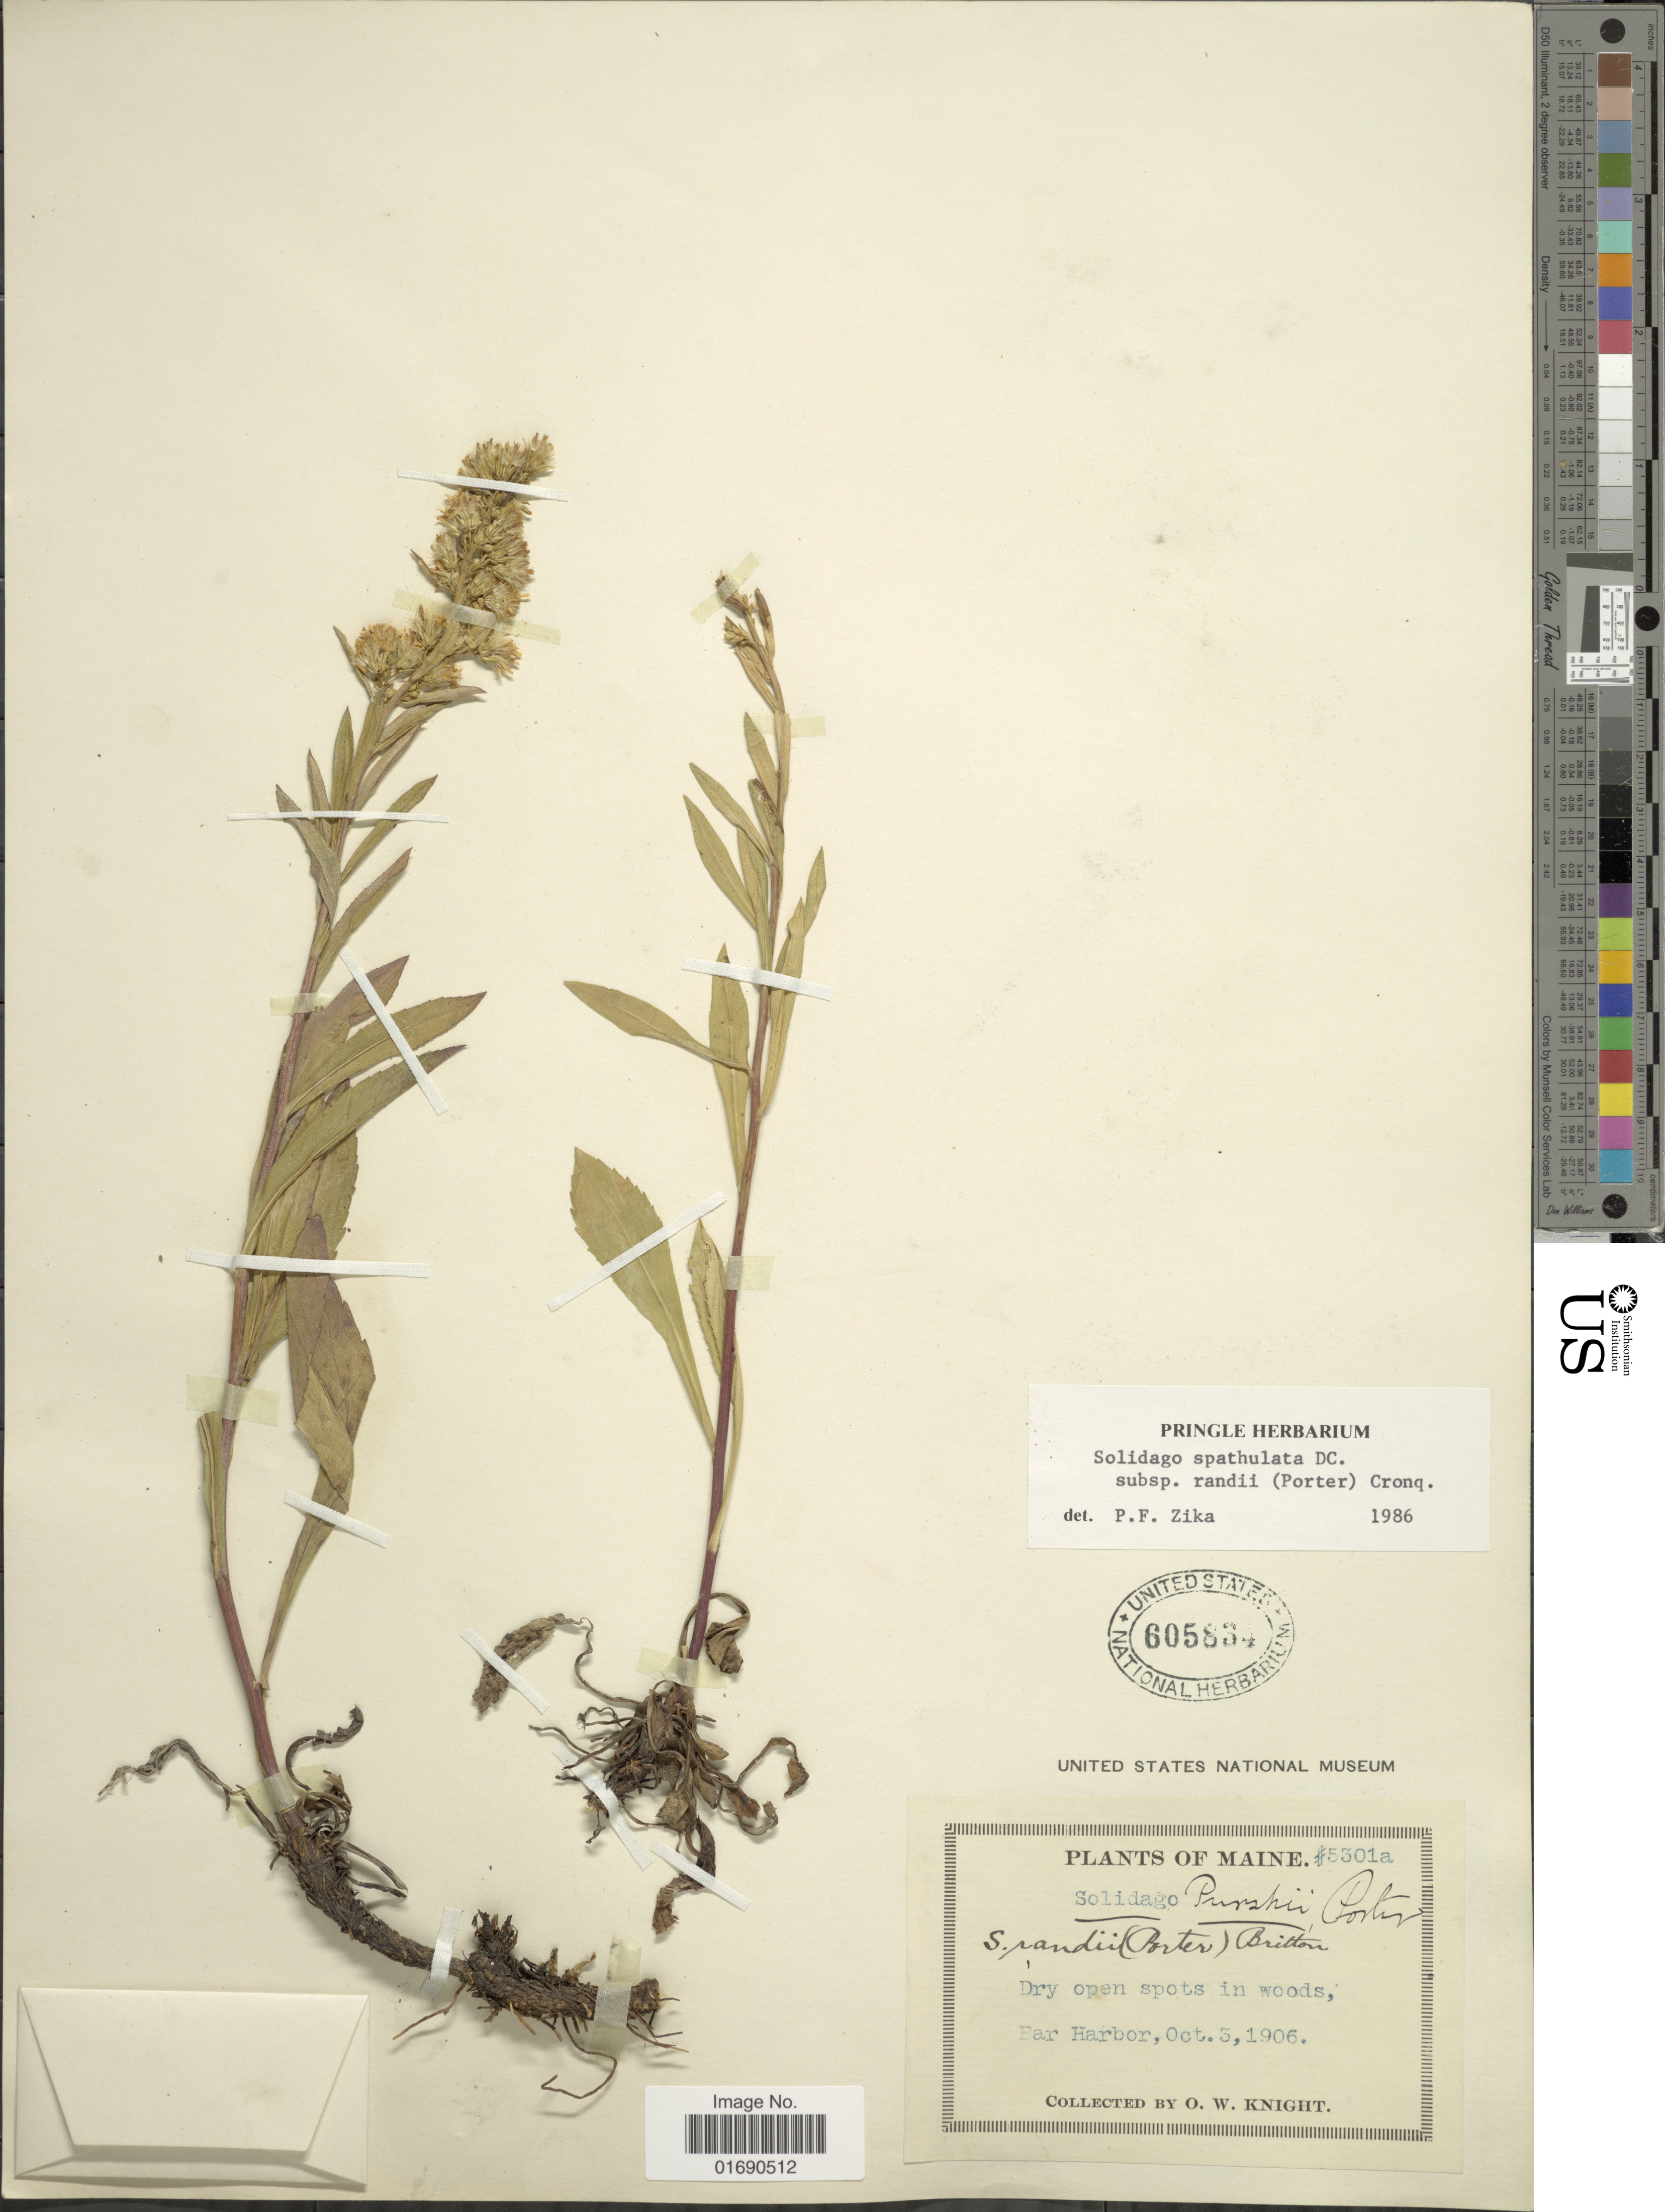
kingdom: Plantae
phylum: Tracheophyta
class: Magnoliopsida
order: Asterales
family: Asteraceae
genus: Solidago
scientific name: Solidago randii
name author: (Porter) Britton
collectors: O. Knight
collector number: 5301a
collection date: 1906-10-03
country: United States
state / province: Maine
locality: Dry open spots in woods, Bar Harbor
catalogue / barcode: US 605834